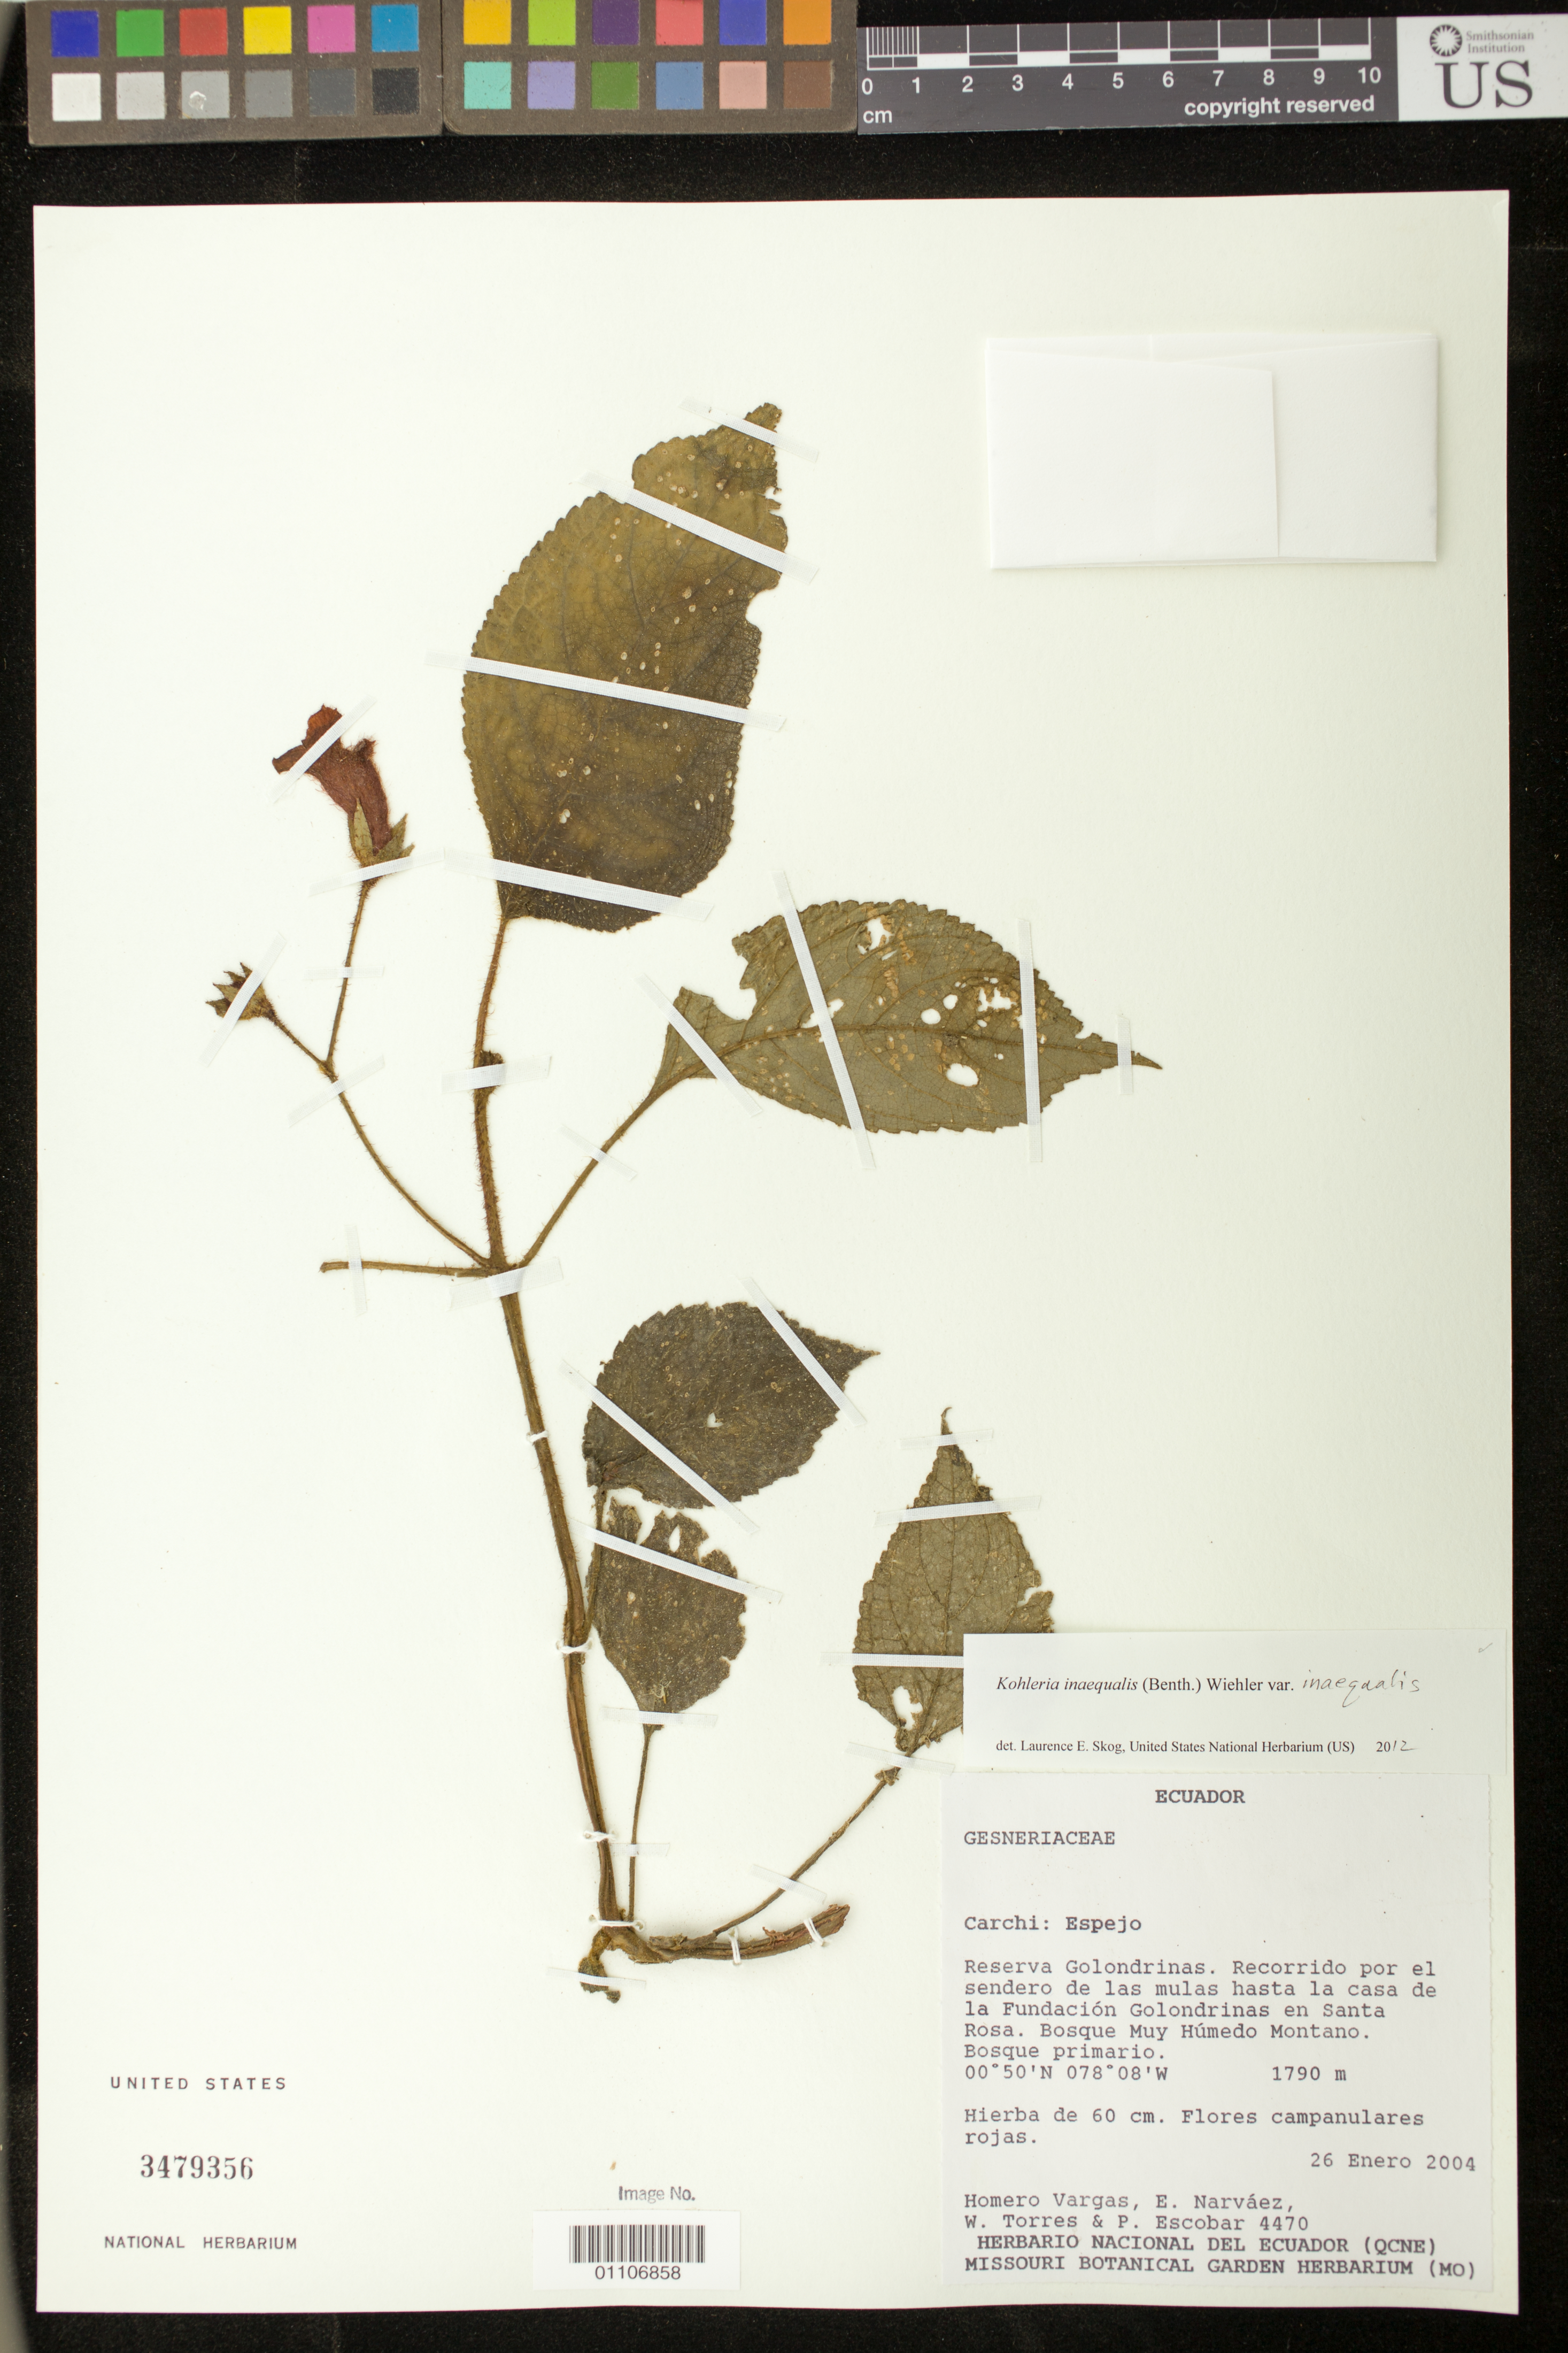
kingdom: Plantae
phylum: Tracheophyta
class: Magnoliopsida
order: Lamiales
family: Gesneriaceae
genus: Kohleria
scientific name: Kohleria inaequalis var. inaequalis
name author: (Benth.) Wiehler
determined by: Skog, Laurence E.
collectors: H. Vargas, E. Narváez, W. Torres & P. Escobar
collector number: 4470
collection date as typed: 26 Jan 2004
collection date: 2004-01-26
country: Ecuador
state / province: Carchi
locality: Carchi: Espejo. Reserva Golondrinas. Recorrido por el sendero de las mulas hasta la casa de la Fundación Golondrinas en Santa Rosa.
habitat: Bosque muy húmedo Montano. Bosque primario.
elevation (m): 1790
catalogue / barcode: US 3479356